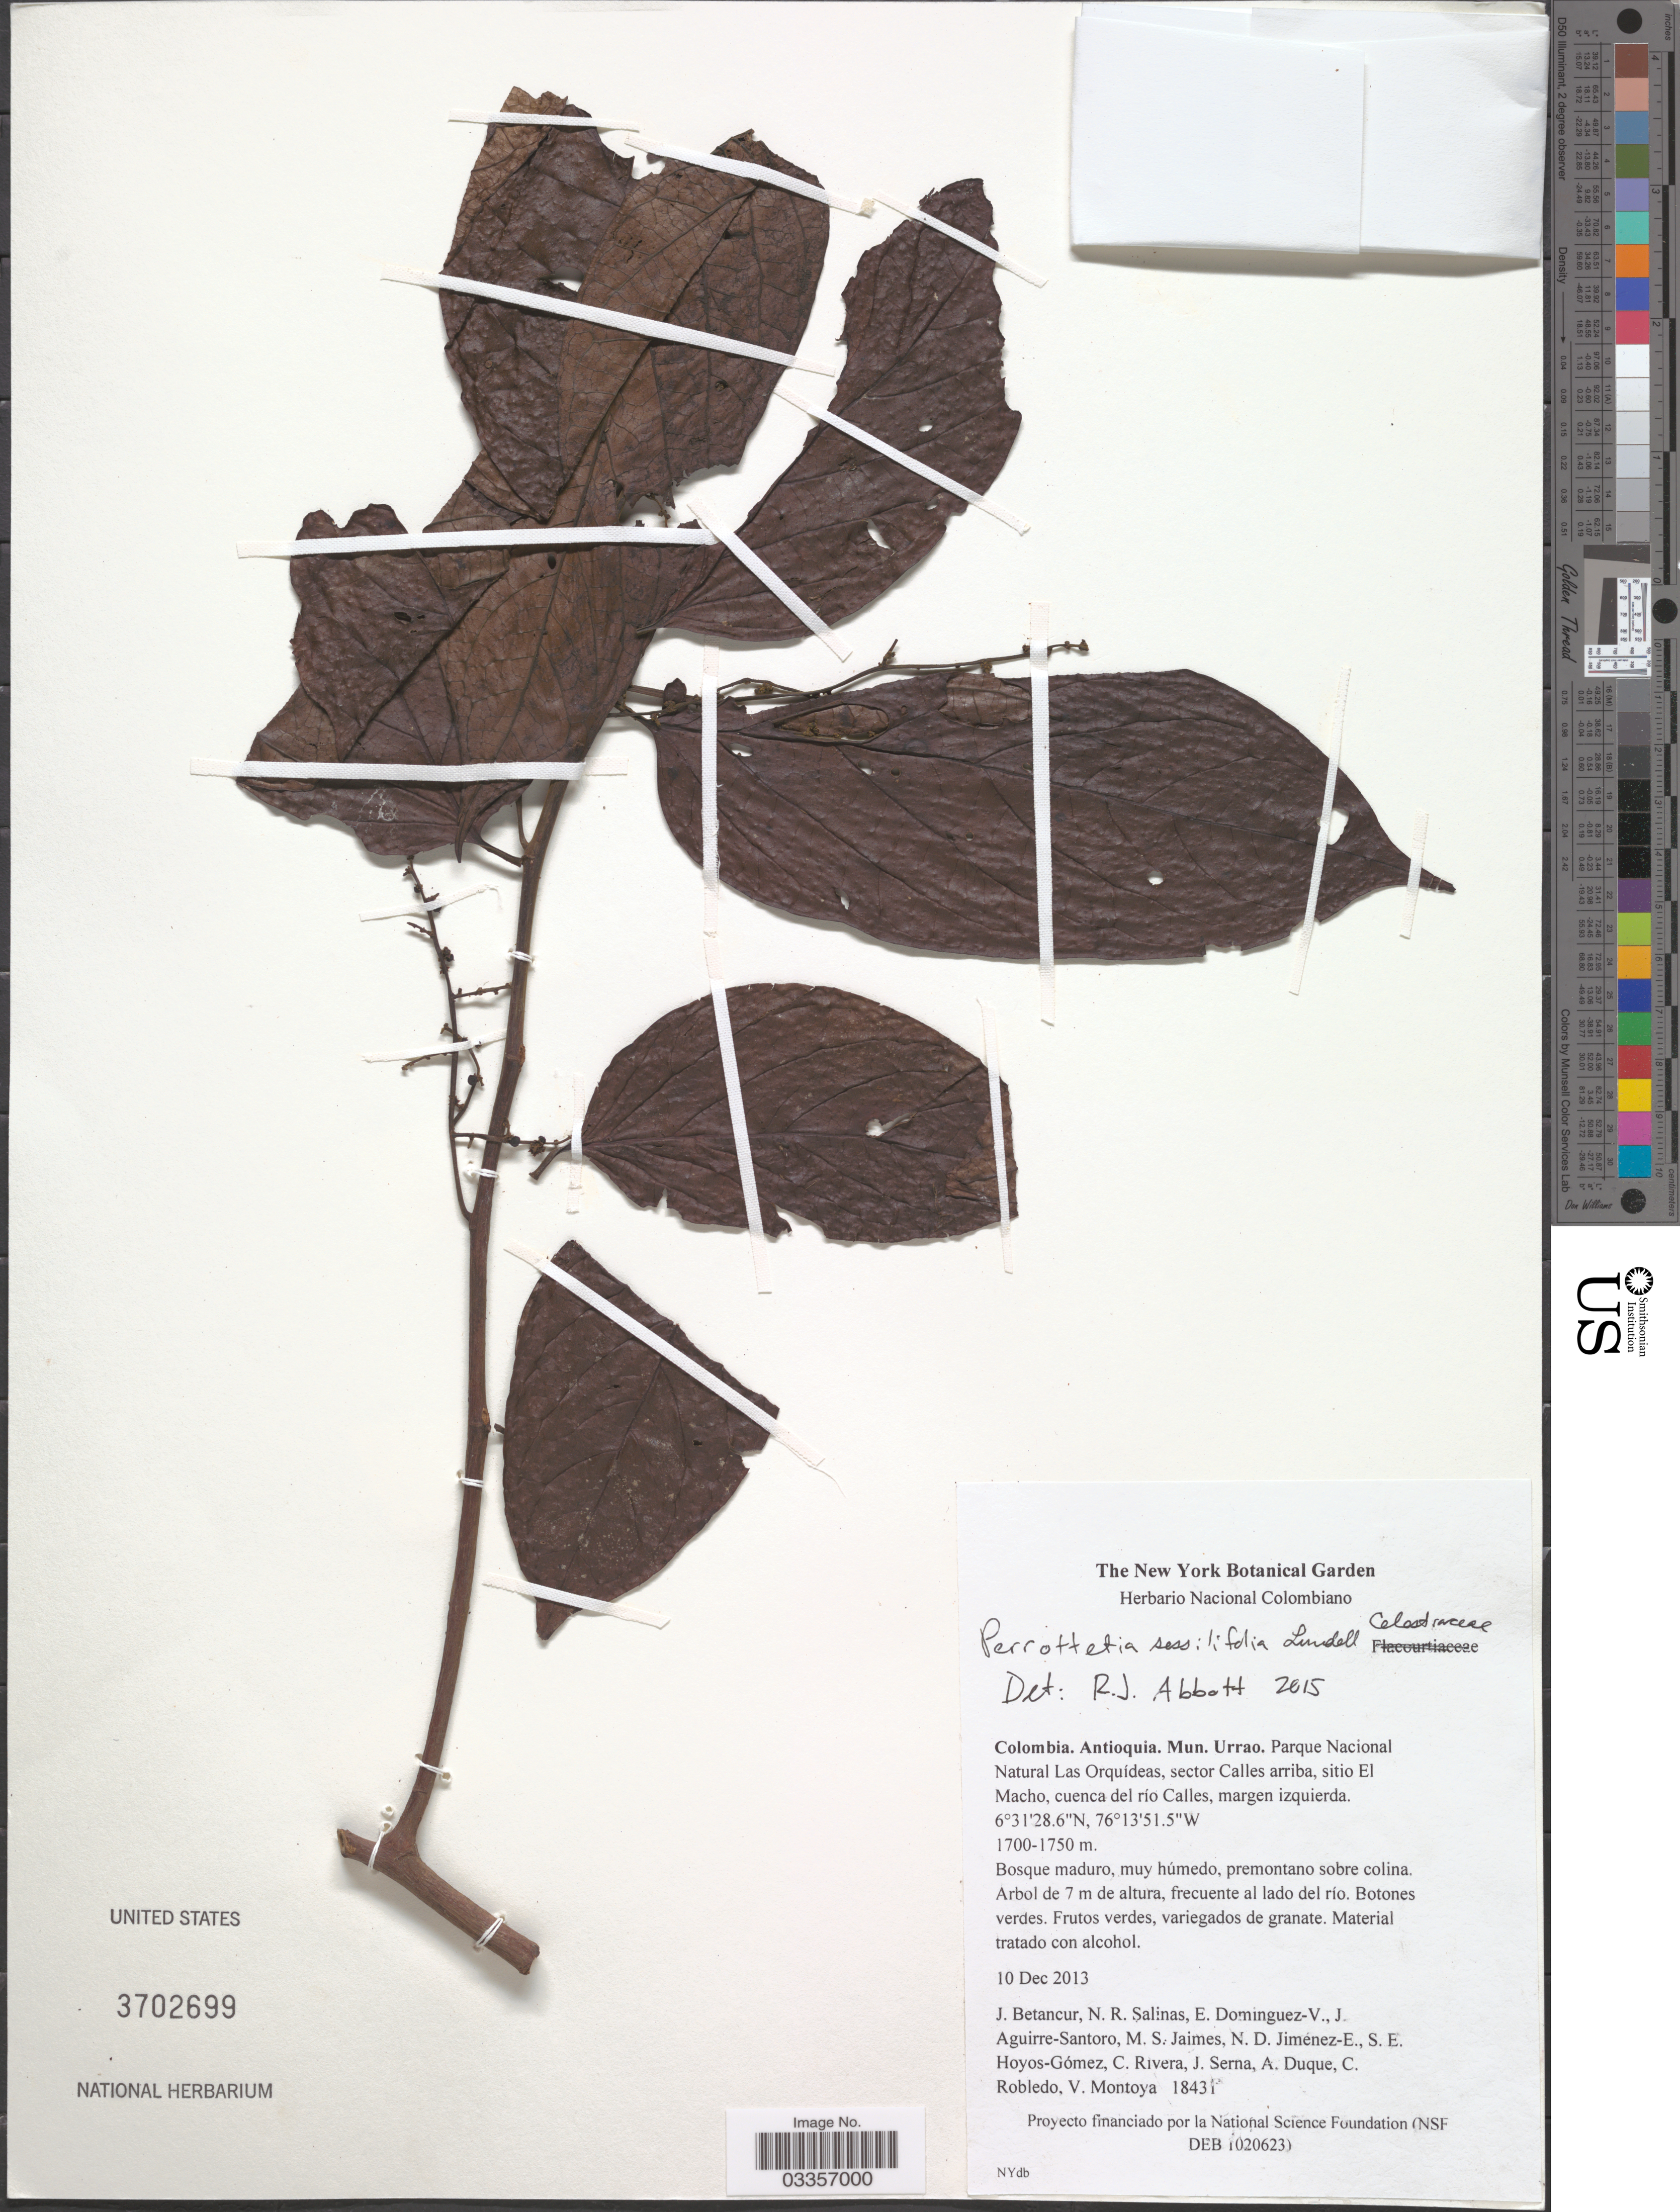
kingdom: Plantae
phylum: Tracheophyta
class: Magnoliopsida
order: Huerteales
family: Dipentodontaceae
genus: Perrottetia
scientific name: Perrottetia sessiliflora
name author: Lundell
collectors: J. Betancur, N. Salinas, E. Dominguez-V., J. Aguirre-Santoro & et al.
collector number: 1843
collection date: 2013-12-10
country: Colombia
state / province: Antioquia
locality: Mun. Urrao. Parque Nacional Natural Las Orquídeas, sector Calles arriba, sitio El Macho, cuenca del río Calles, margen izquierda.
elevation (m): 1700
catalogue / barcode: US 3702699